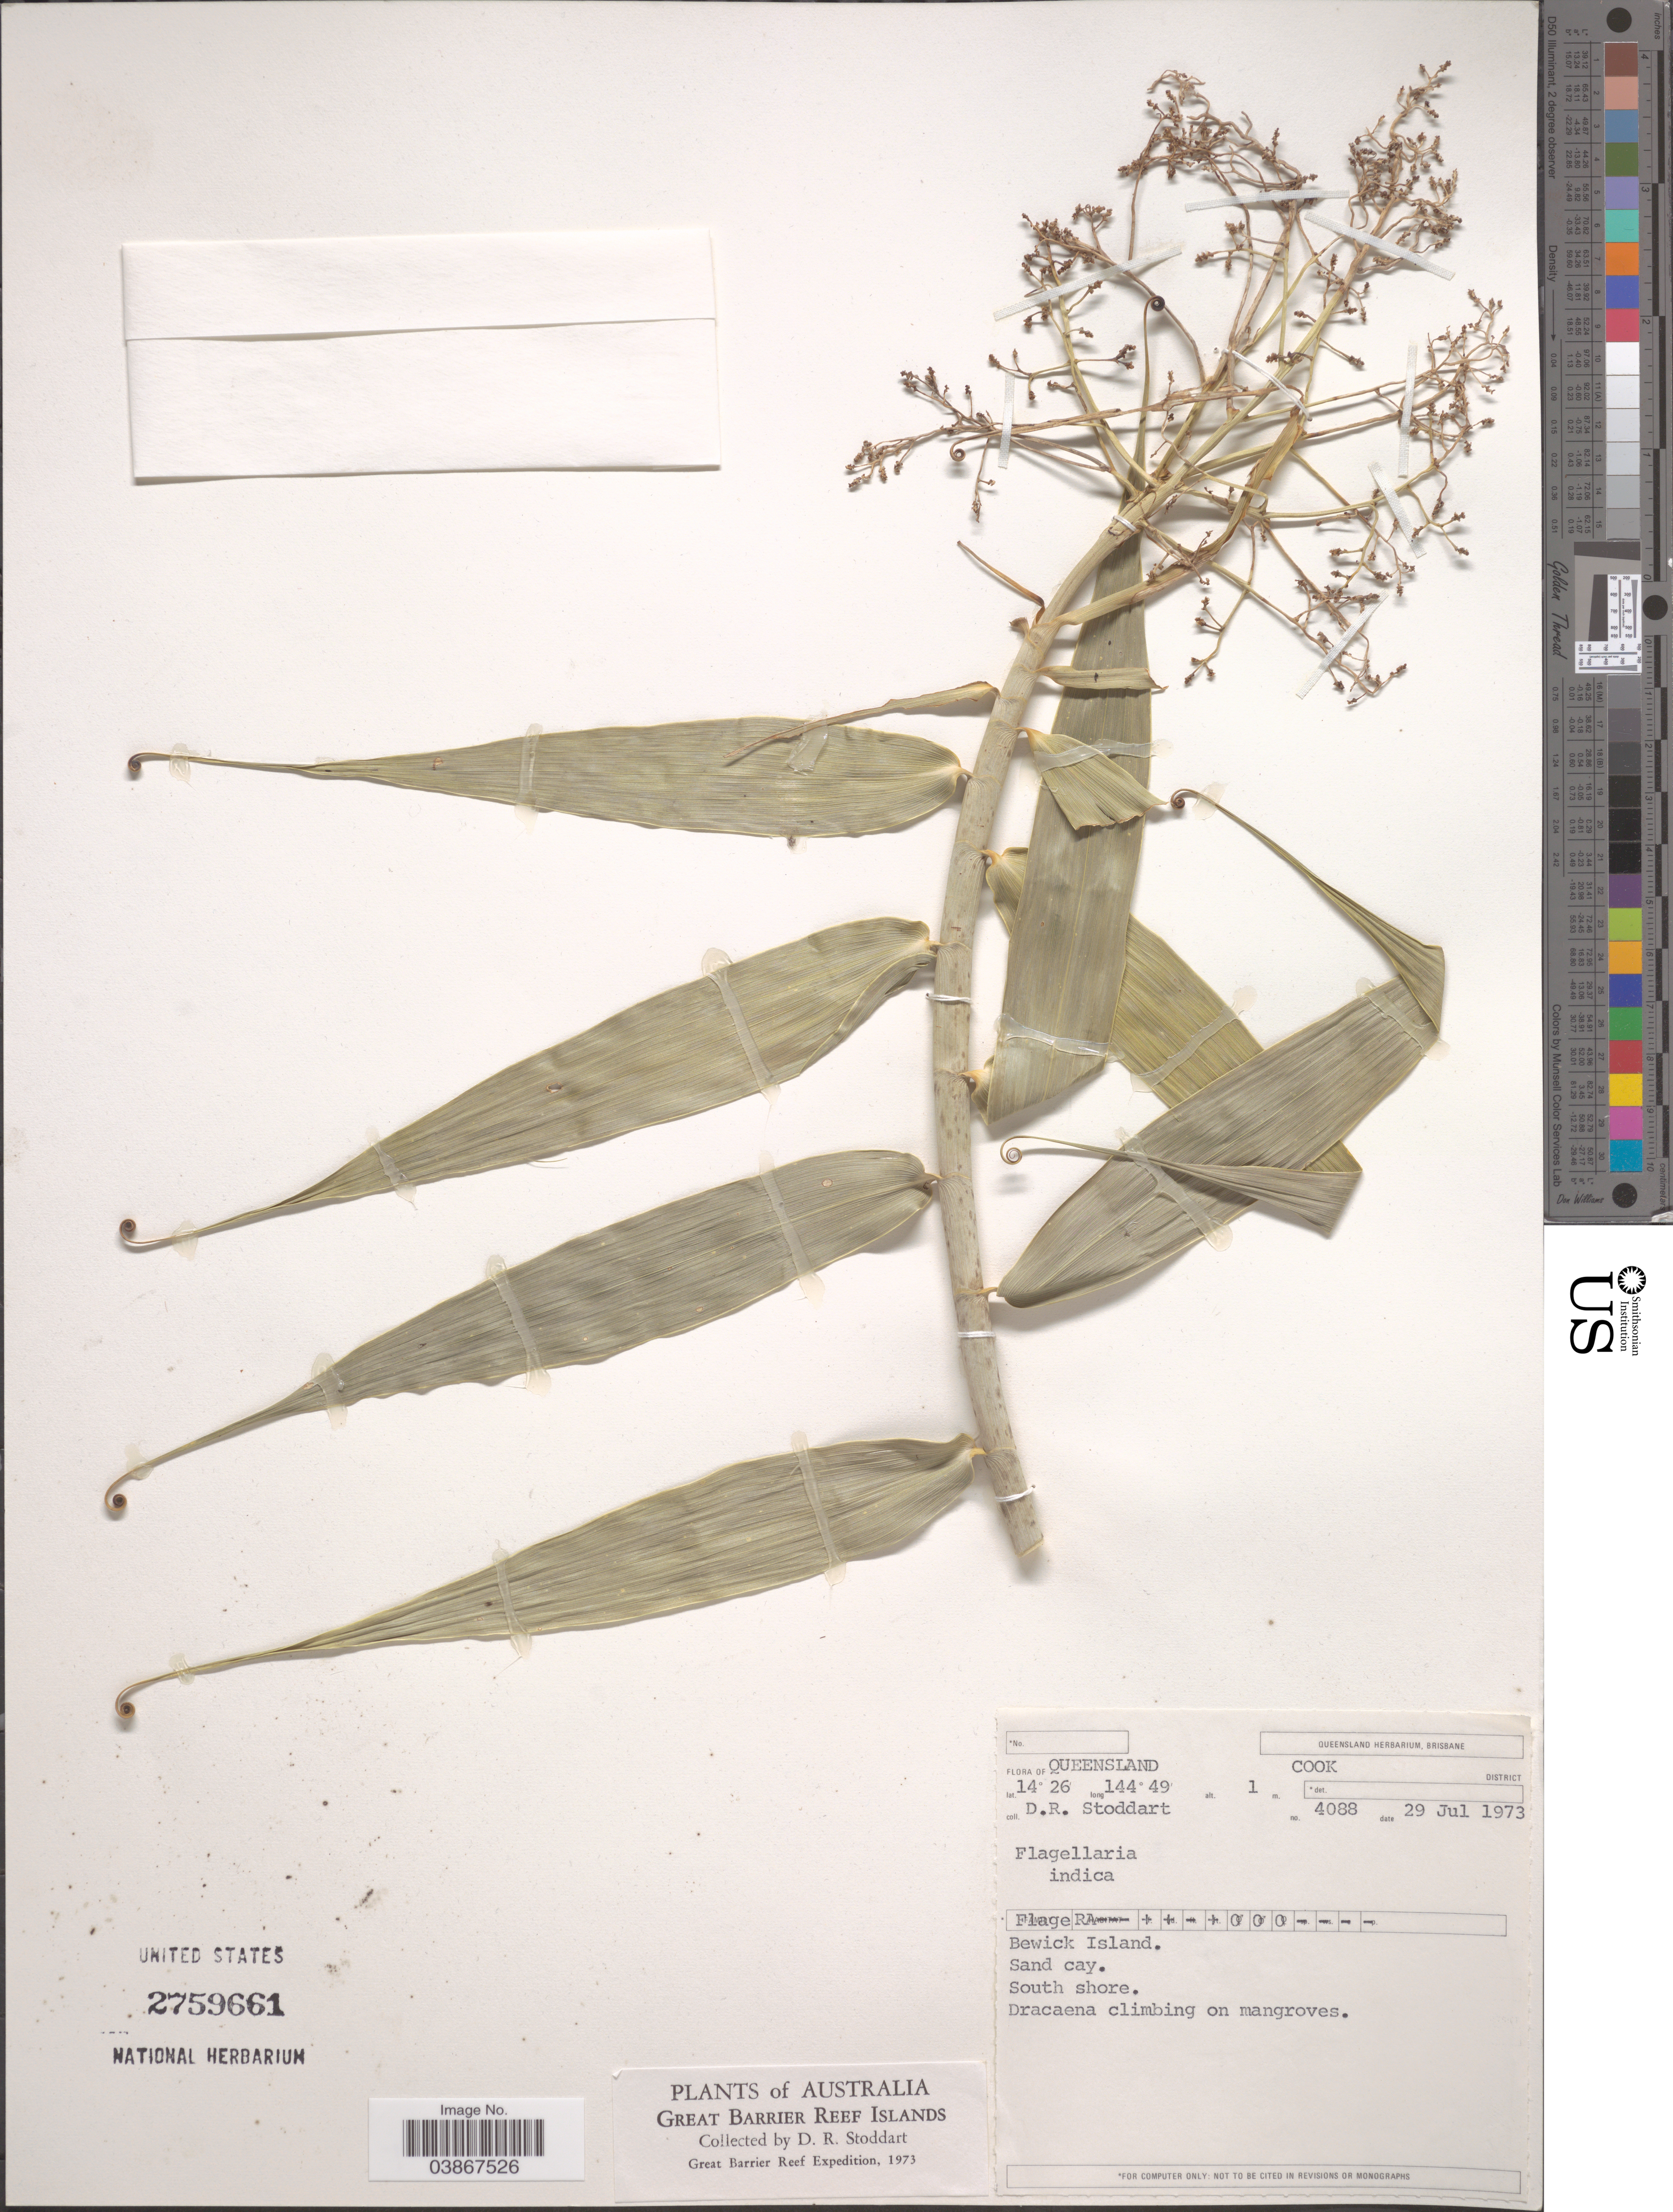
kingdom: Plantae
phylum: Tracheophyta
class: Liliopsida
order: Poales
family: Flagellariaceae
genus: Flagellaria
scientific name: Flagellaria indica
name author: L.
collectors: D. R. Stoddart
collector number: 4088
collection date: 1973-07-29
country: Australia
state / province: Queensland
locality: Great Barrier Reef Islands. Cook District. Bewick Island.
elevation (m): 1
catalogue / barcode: US 2759661